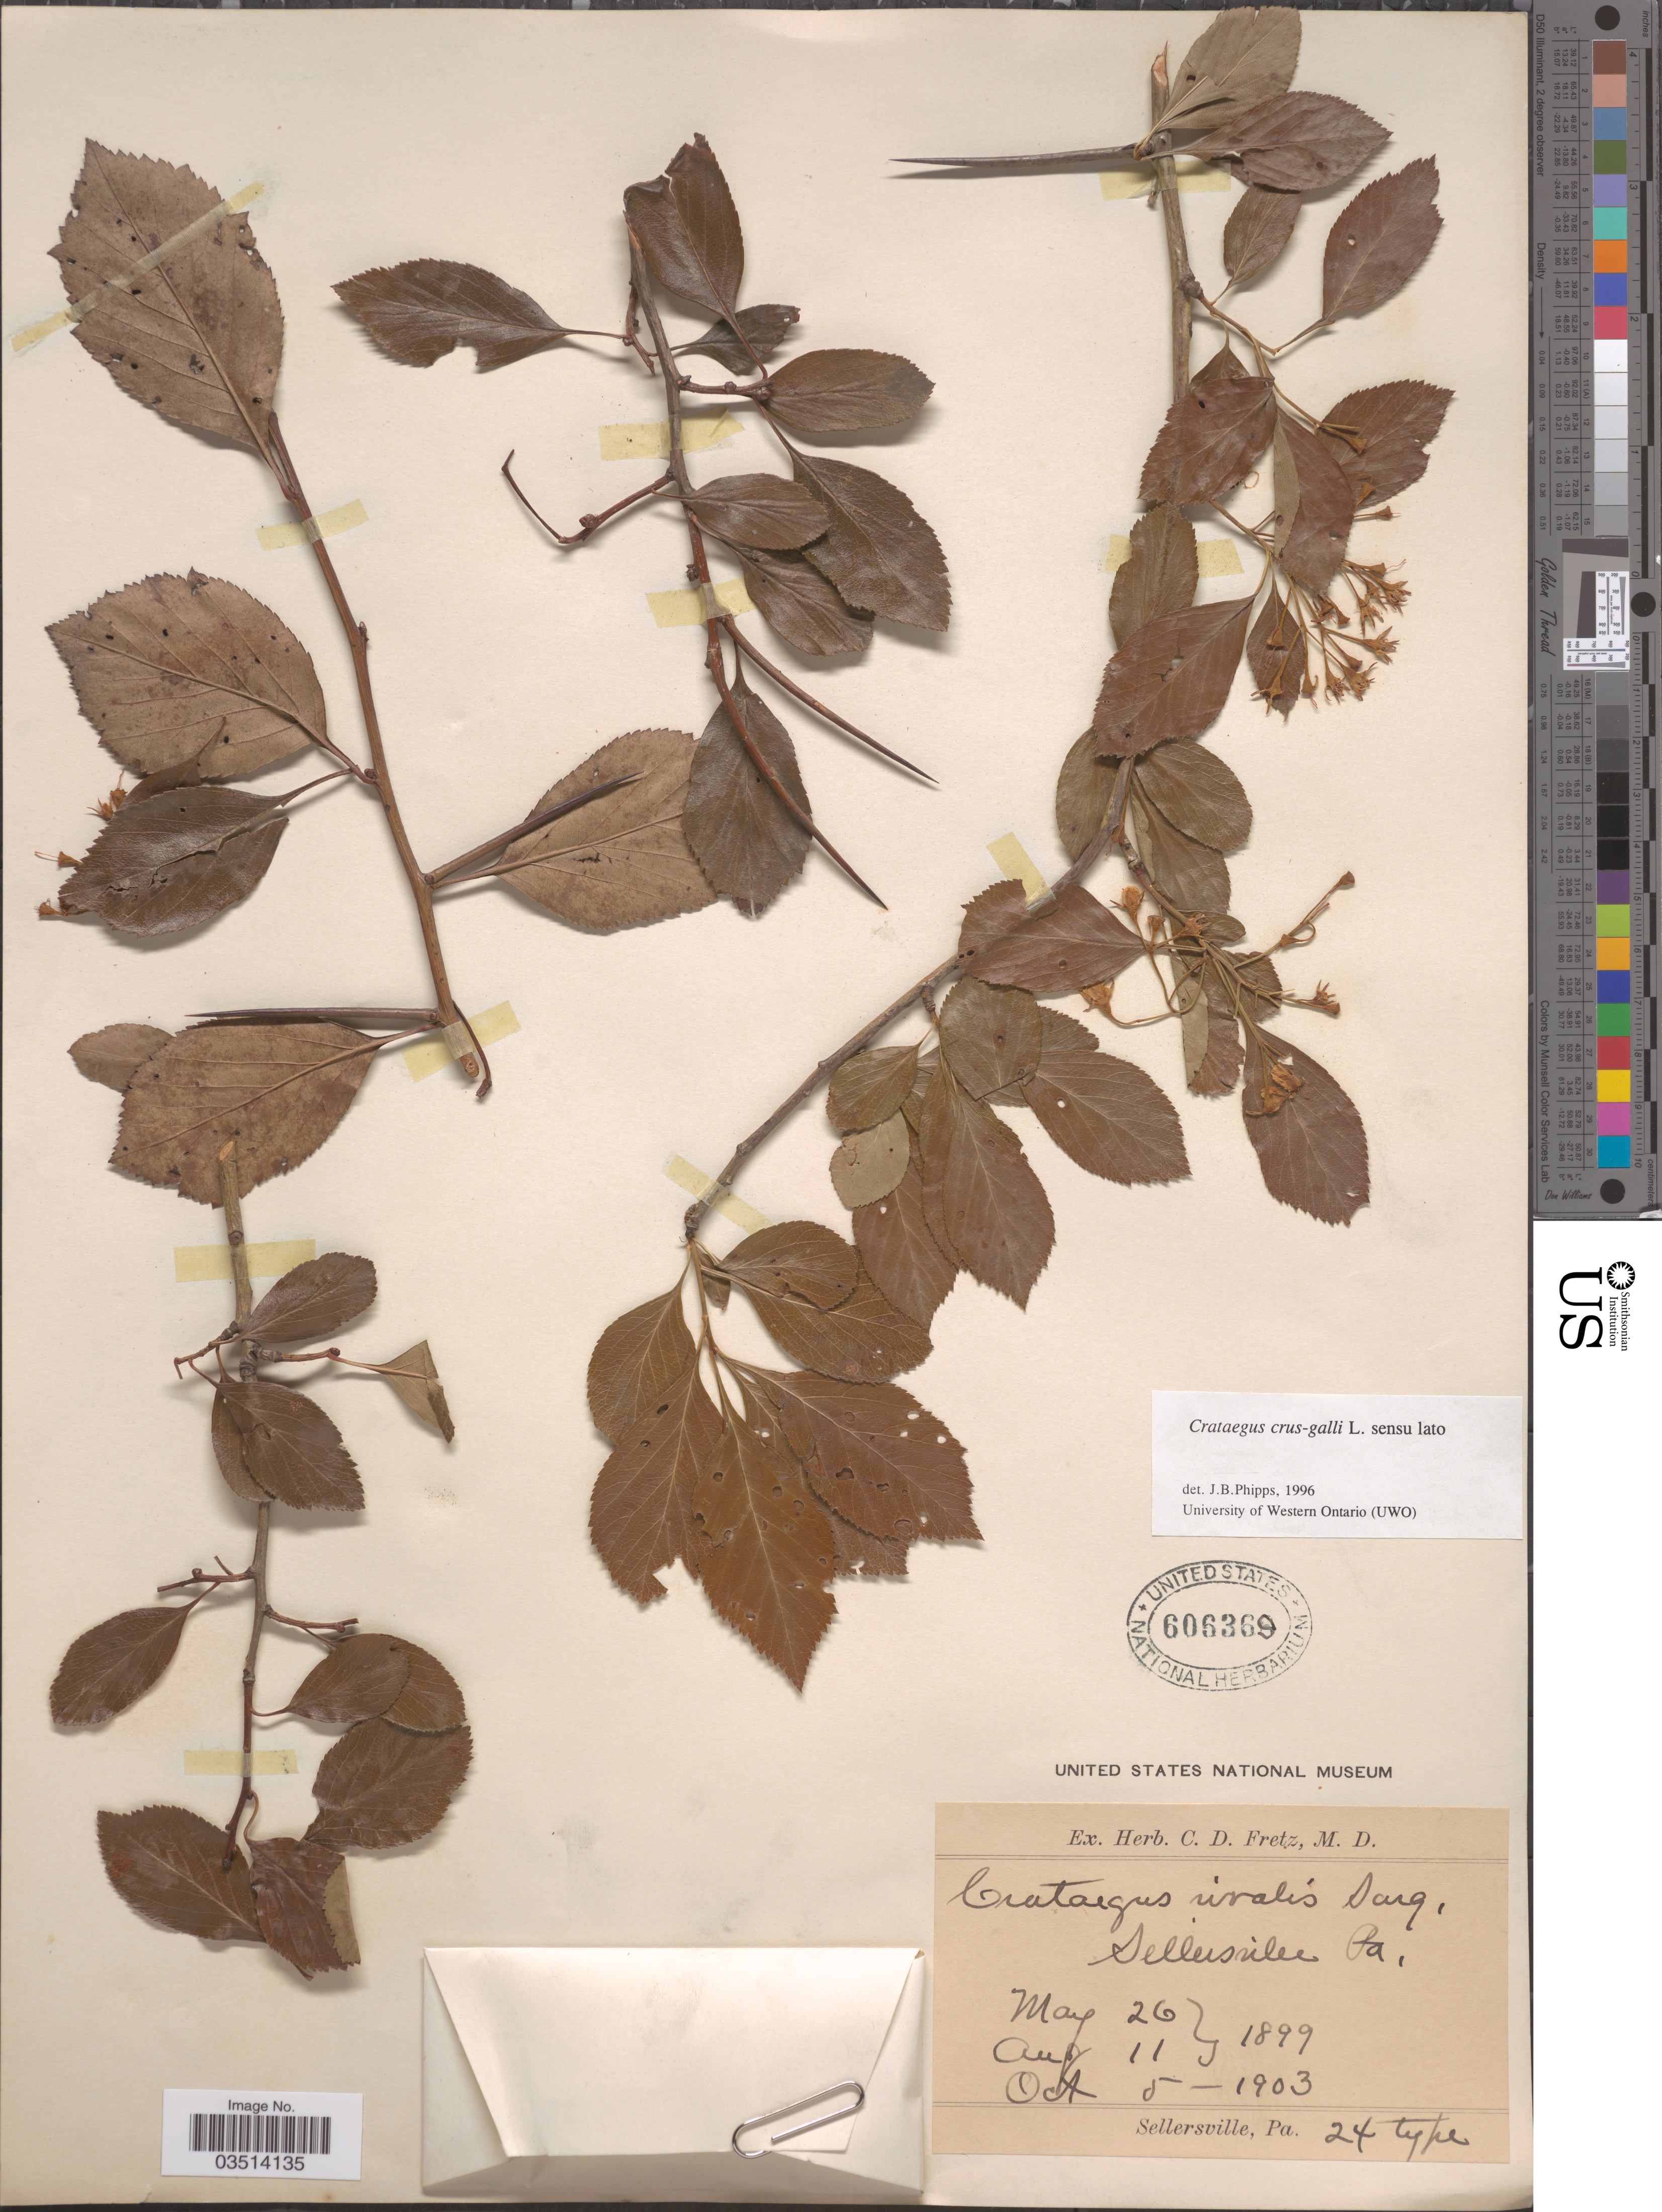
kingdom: Plantae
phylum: Tracheophyta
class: Magnoliopsida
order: Rosales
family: Rosaceae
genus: Crataegus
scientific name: Crataegus crus-galli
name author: L.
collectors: ex herb. C.D. Fretz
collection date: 1899-05-26/1903-10-05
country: United States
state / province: Pennsylvania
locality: Sellersville.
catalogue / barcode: US 606369